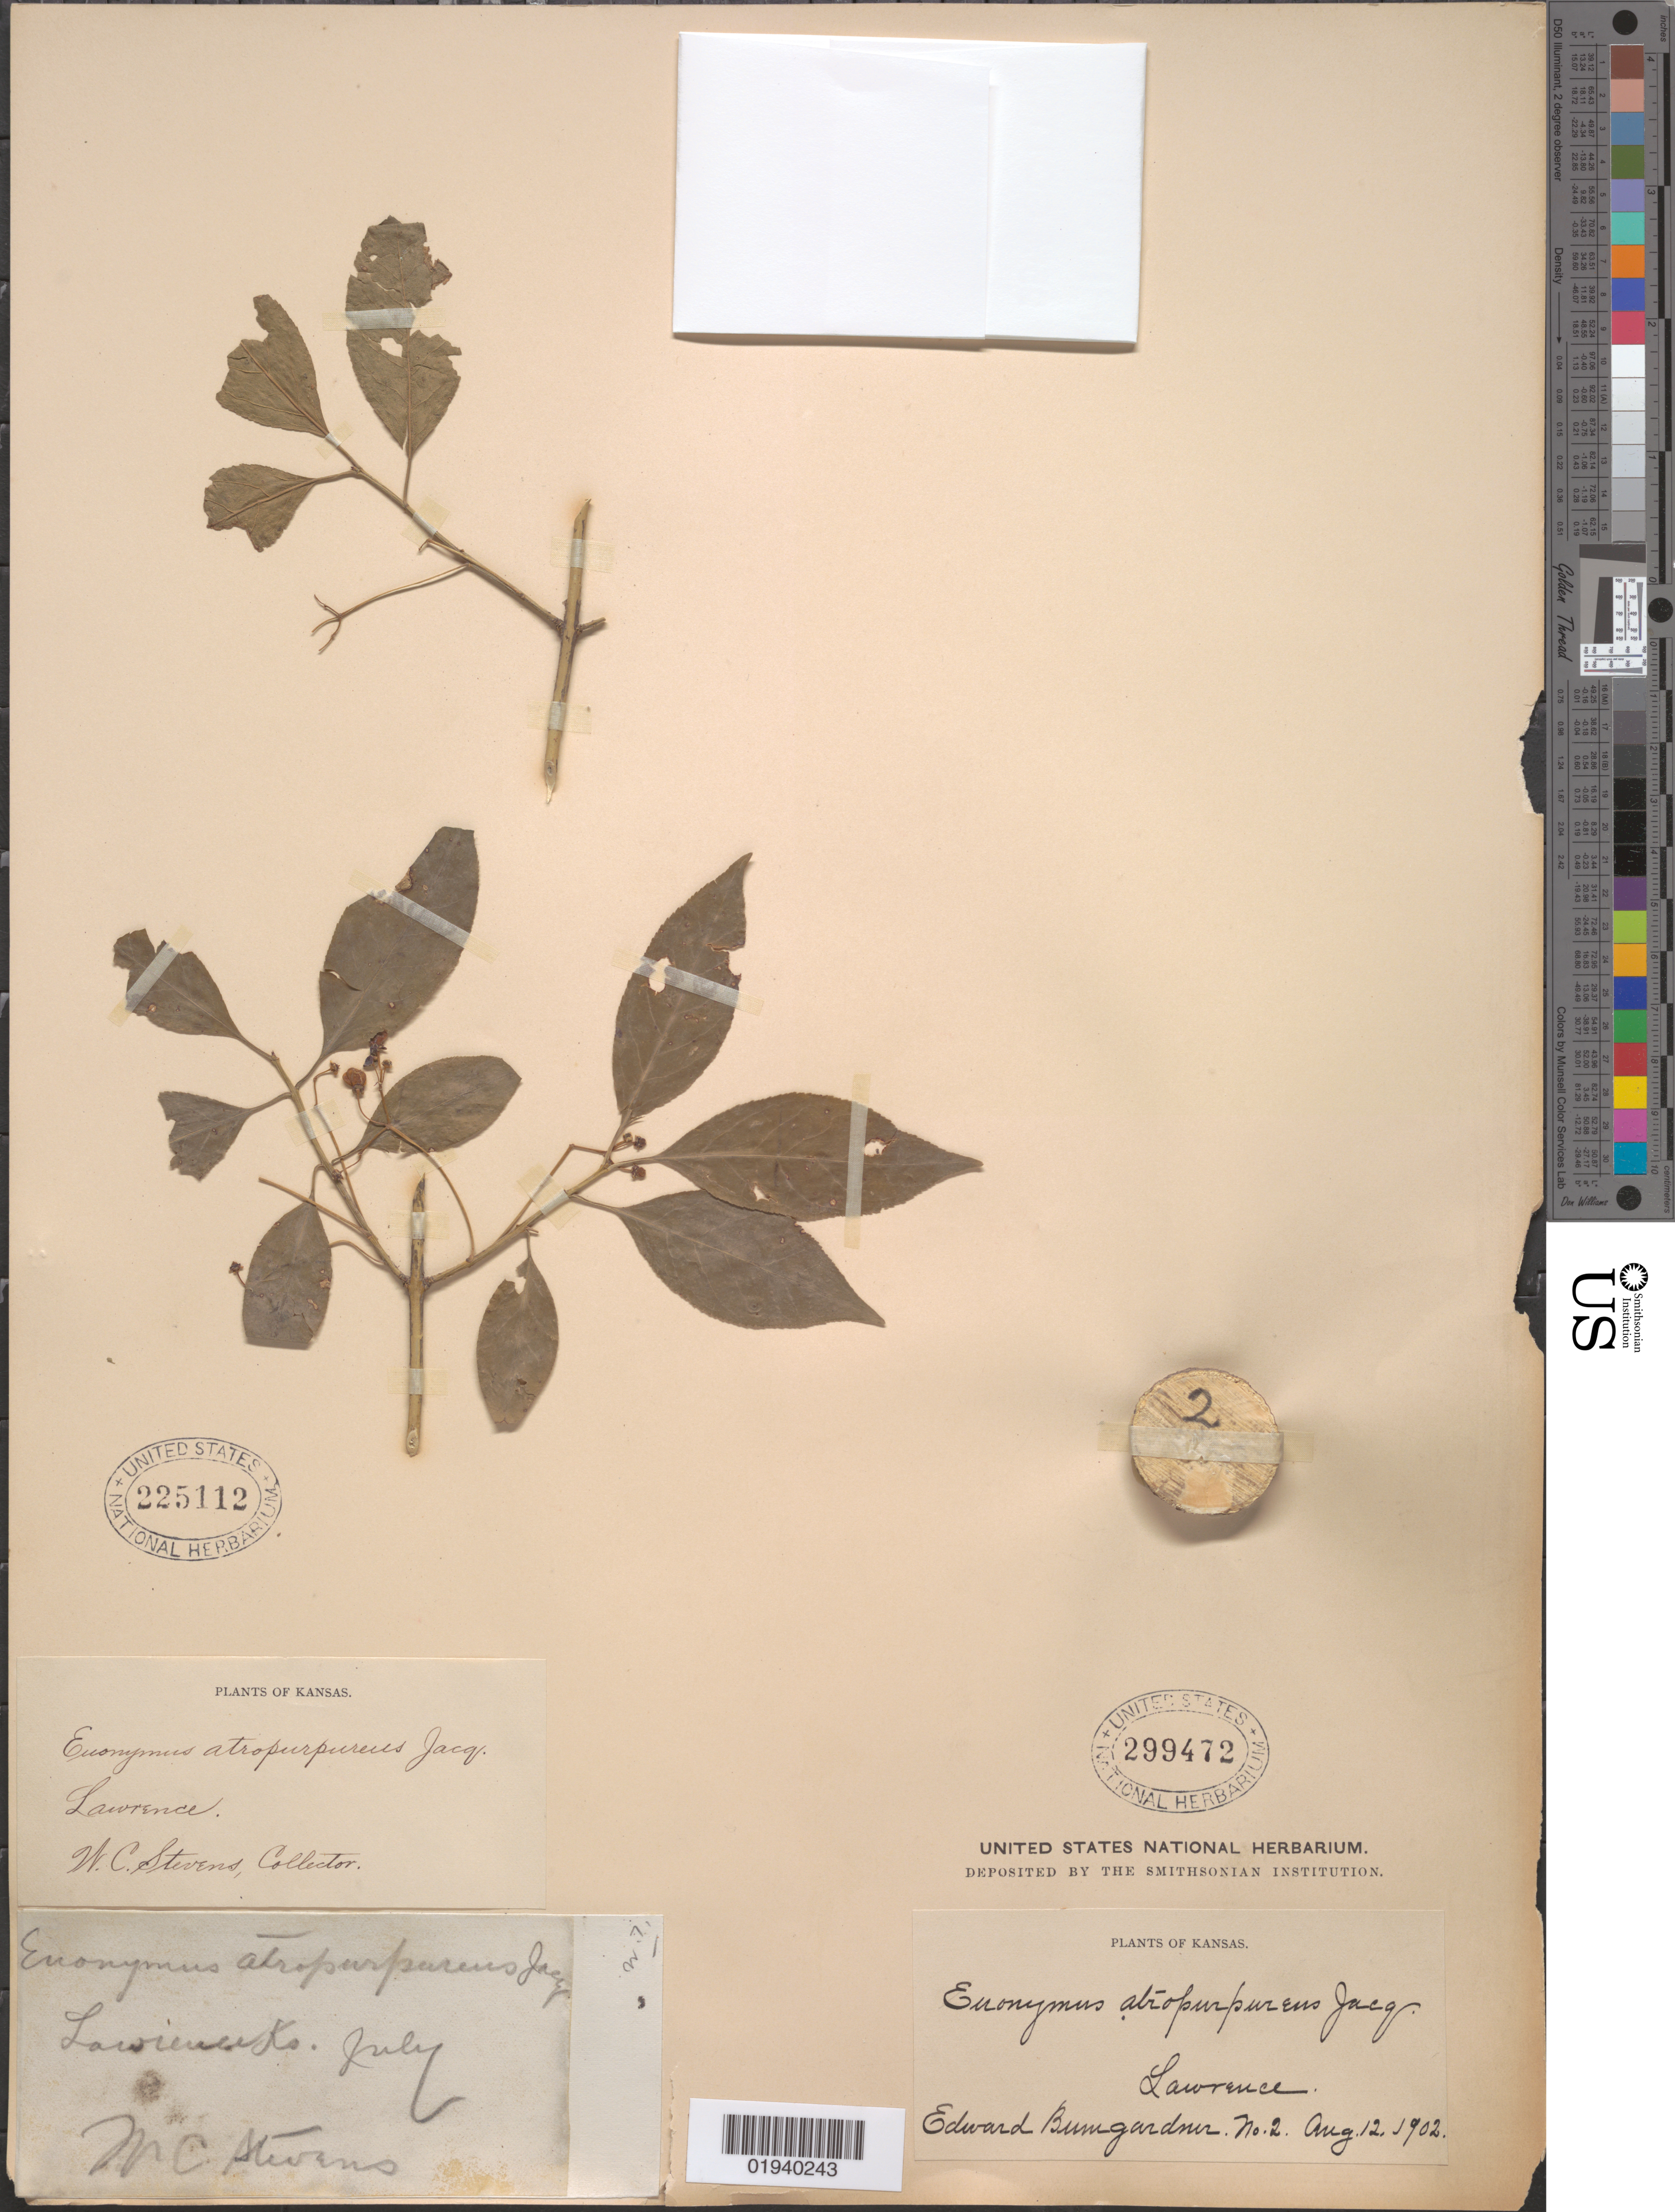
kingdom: Plantae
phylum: Tracheophyta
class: Magnoliopsida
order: Celastrales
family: Celastraceae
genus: Euonymus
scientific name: Euonymus atropurpureus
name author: Jacq.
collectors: E. Bumgardner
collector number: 2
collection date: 1902-08-12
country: United States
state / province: Kansas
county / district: Douglas County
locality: Lawrence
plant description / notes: Mounted on same sheet as US# 225112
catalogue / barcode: US 299472